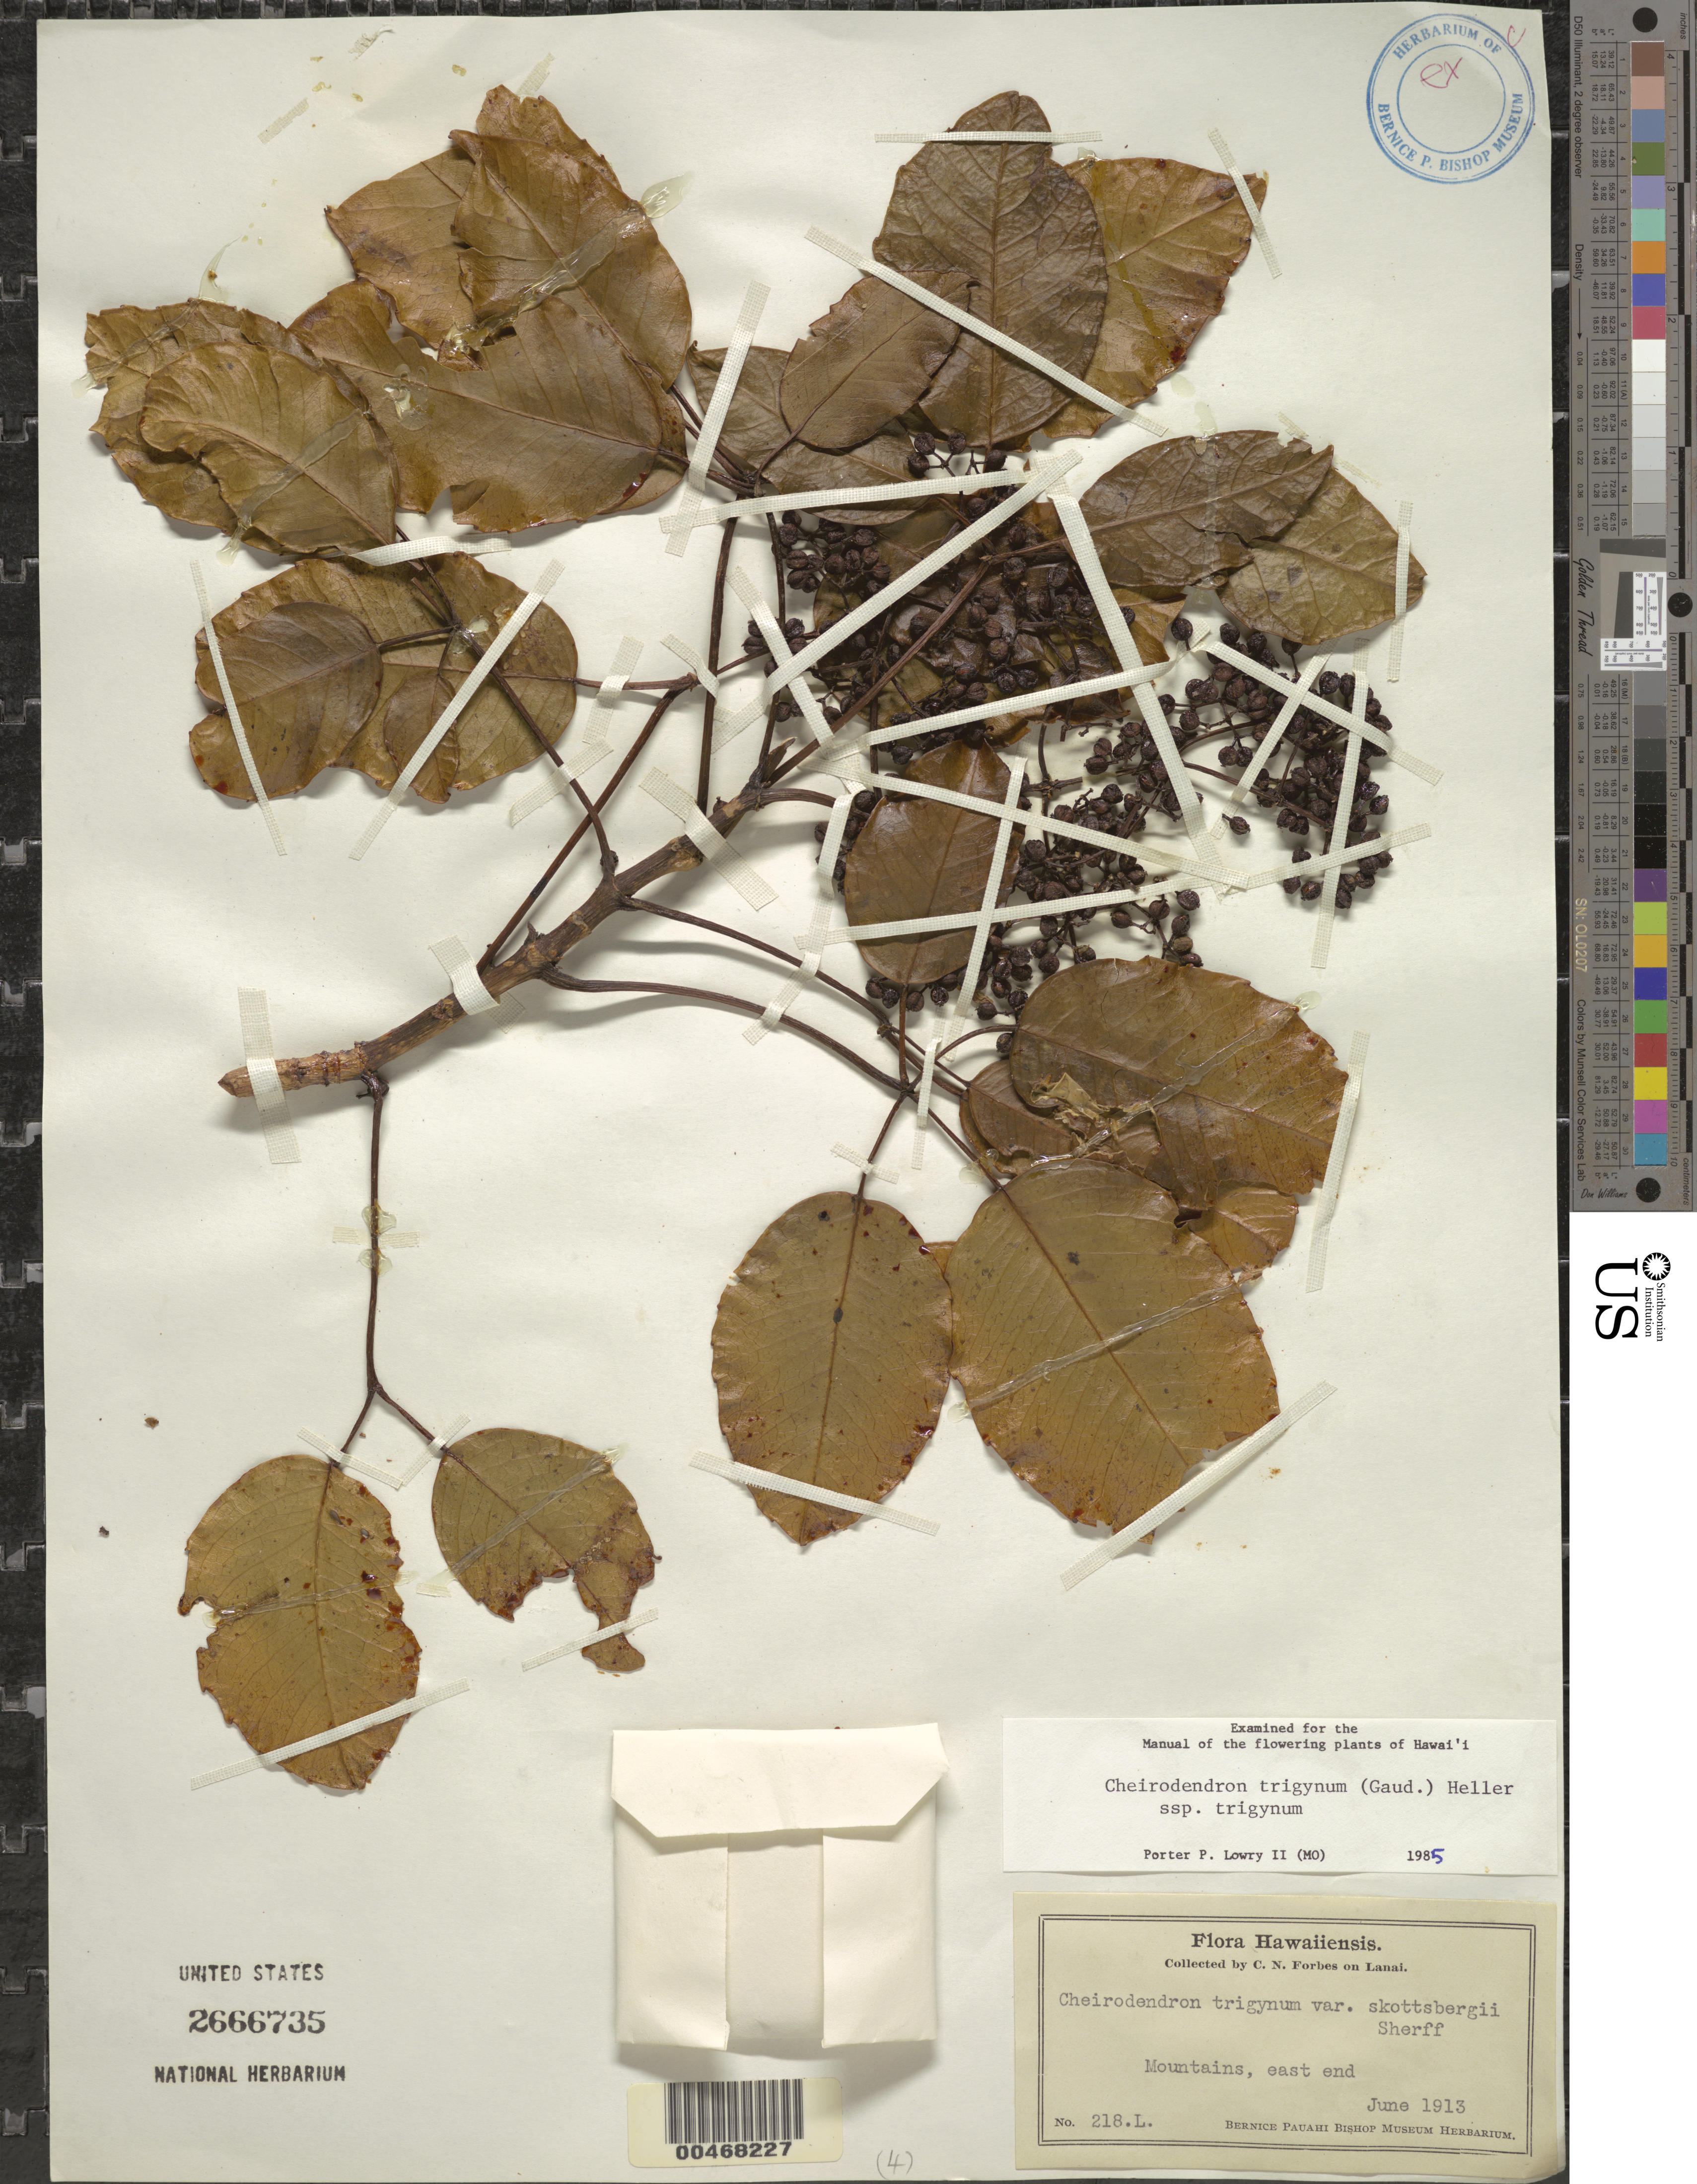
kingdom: Plantae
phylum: Tracheophyta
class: Magnoliopsida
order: Apiales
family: Araliaceae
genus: Cheirodendron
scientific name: Cheirodendron trigynum subsp. trigynum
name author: (Gaudich.) A. Heller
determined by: Lowry, P. P., (MO), Missouri Botanical Garden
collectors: C. N. Forbes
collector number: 218.L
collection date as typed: Jun 1913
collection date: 1913-06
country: United States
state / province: Hawaii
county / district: Maui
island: Lana'i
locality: Mts., E end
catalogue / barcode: US 2666735